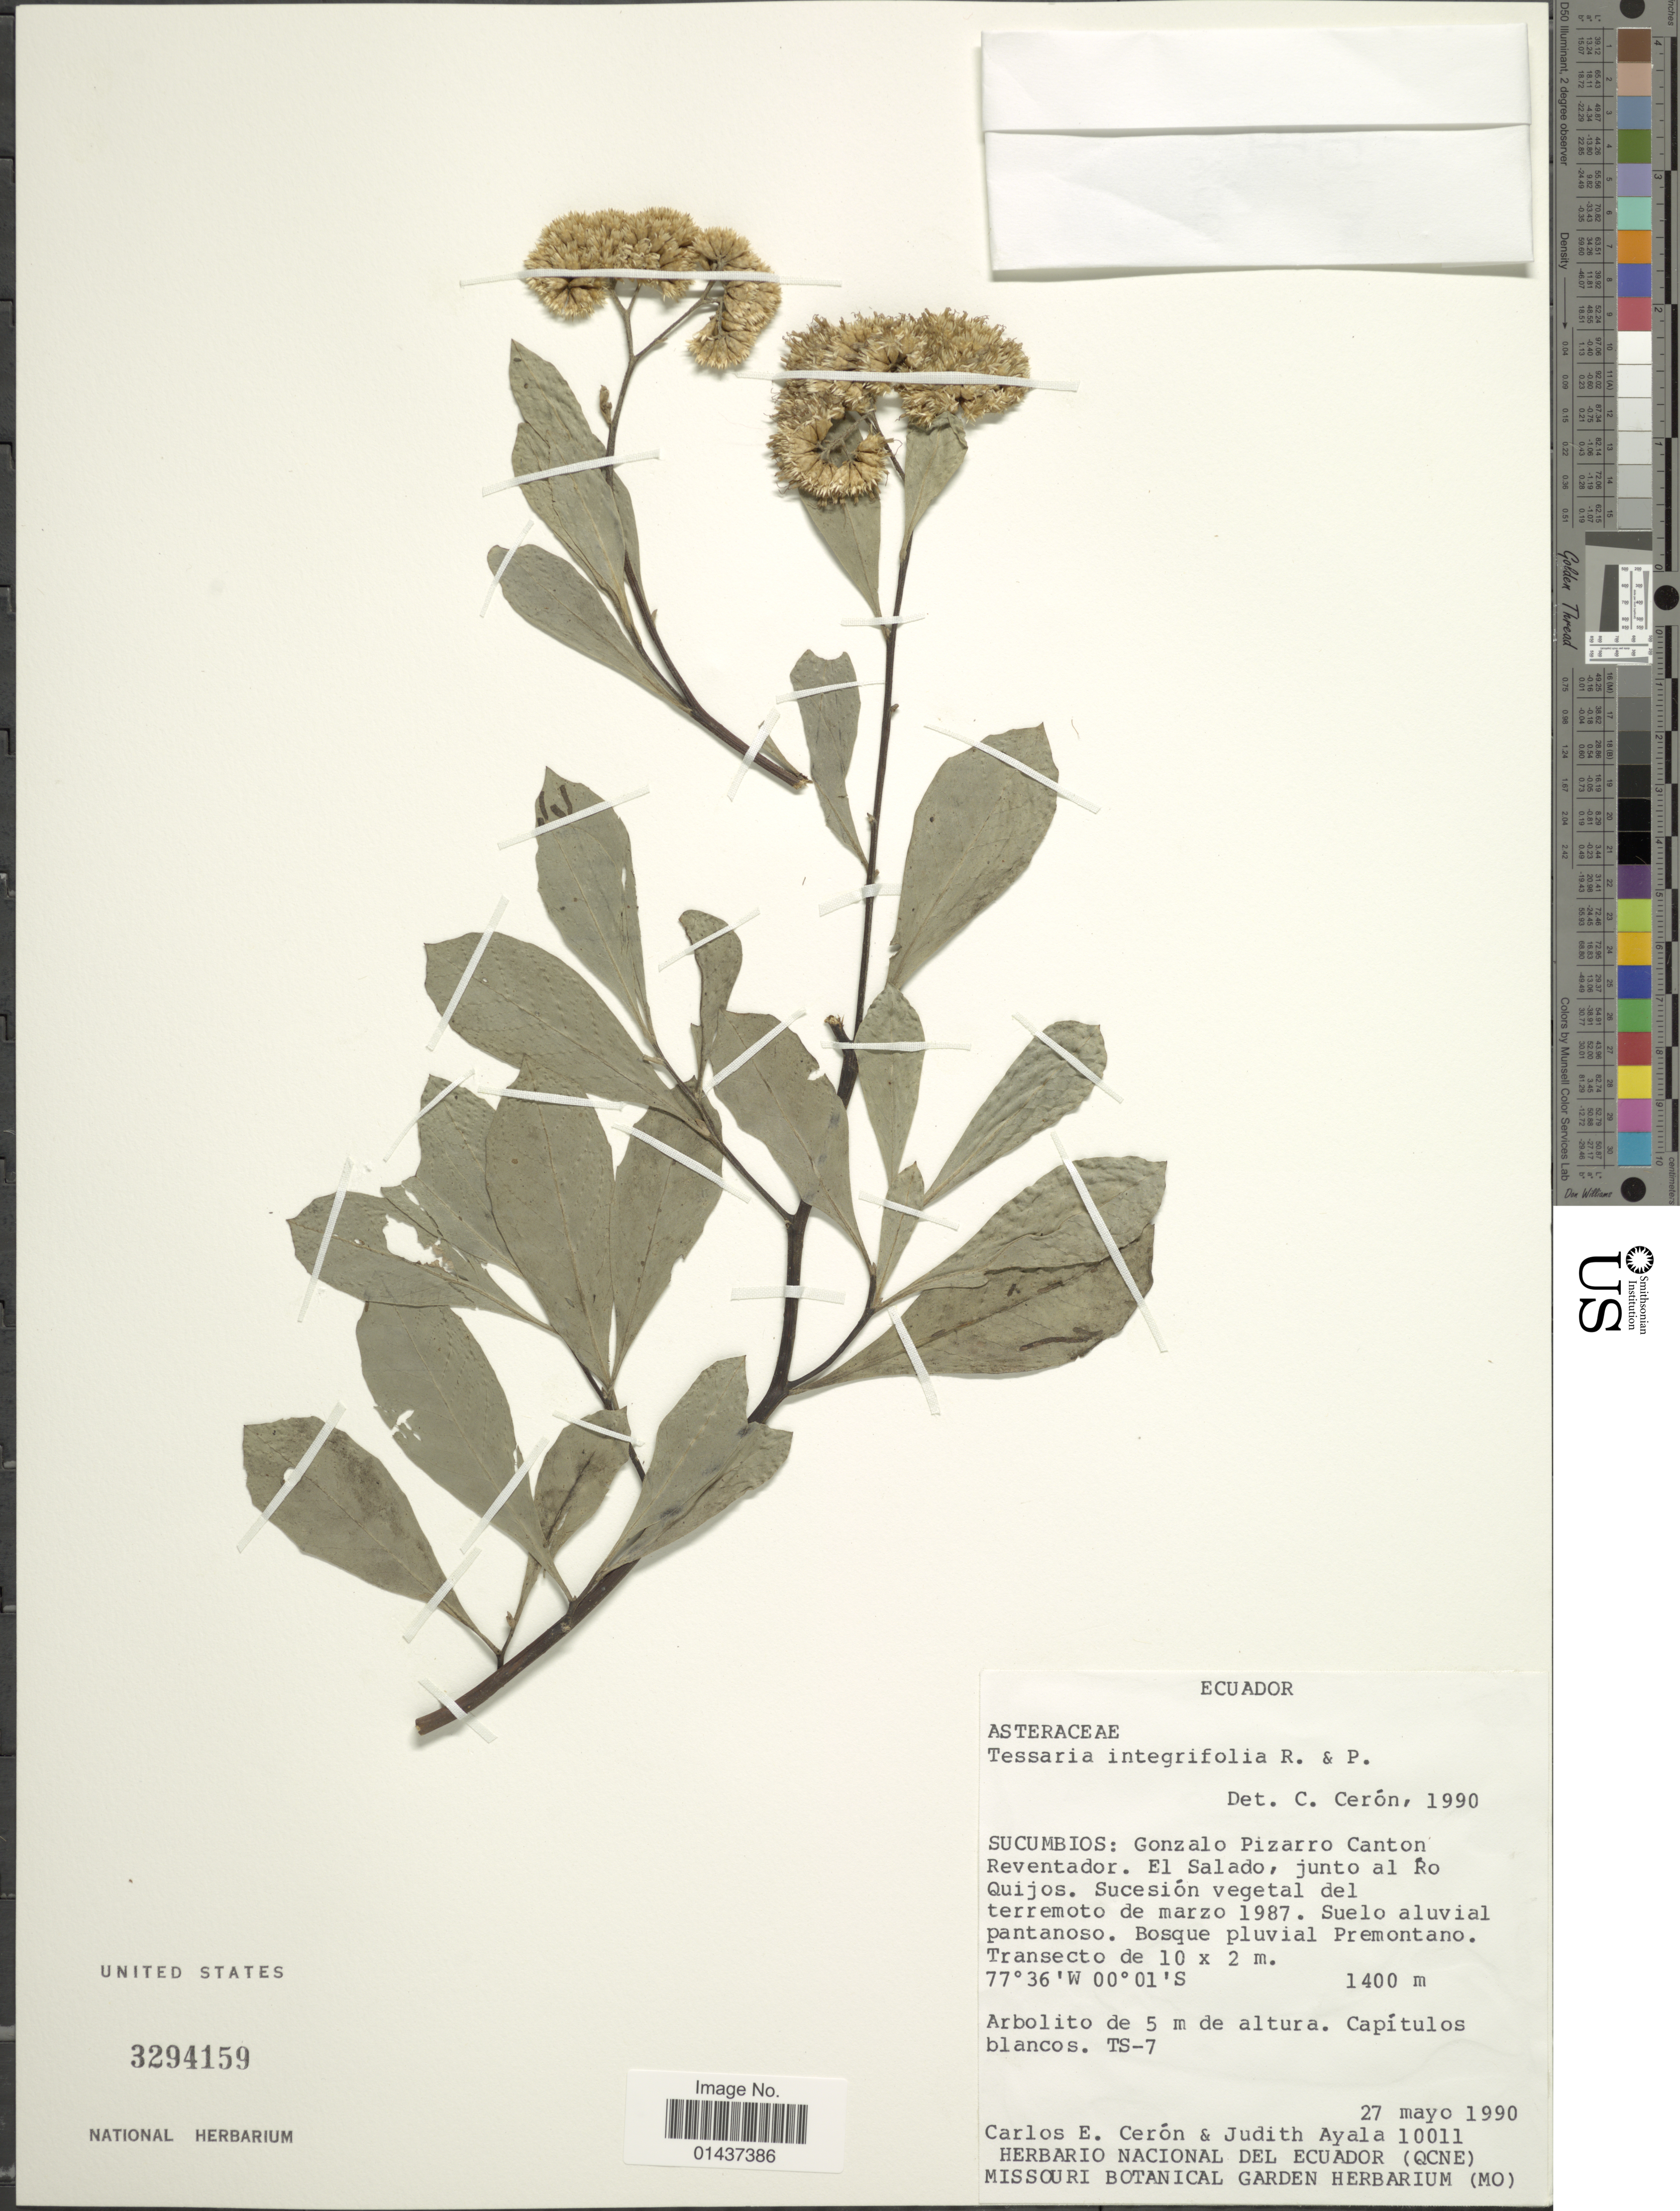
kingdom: Plantae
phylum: Tracheophyta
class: Magnoliopsida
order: Asterales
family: Asteraceae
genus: Tessaria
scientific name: Tessaria integrifolia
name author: Ruiz & Pav.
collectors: C. E. Cerón M. & J. Ayala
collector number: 10011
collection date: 1990-05-27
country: Ecuador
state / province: Sucumbíos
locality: Gonzalo Pizarro Canton Reventador. El Salado, junto al Ro Quijos.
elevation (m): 1400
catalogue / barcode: US 3294159